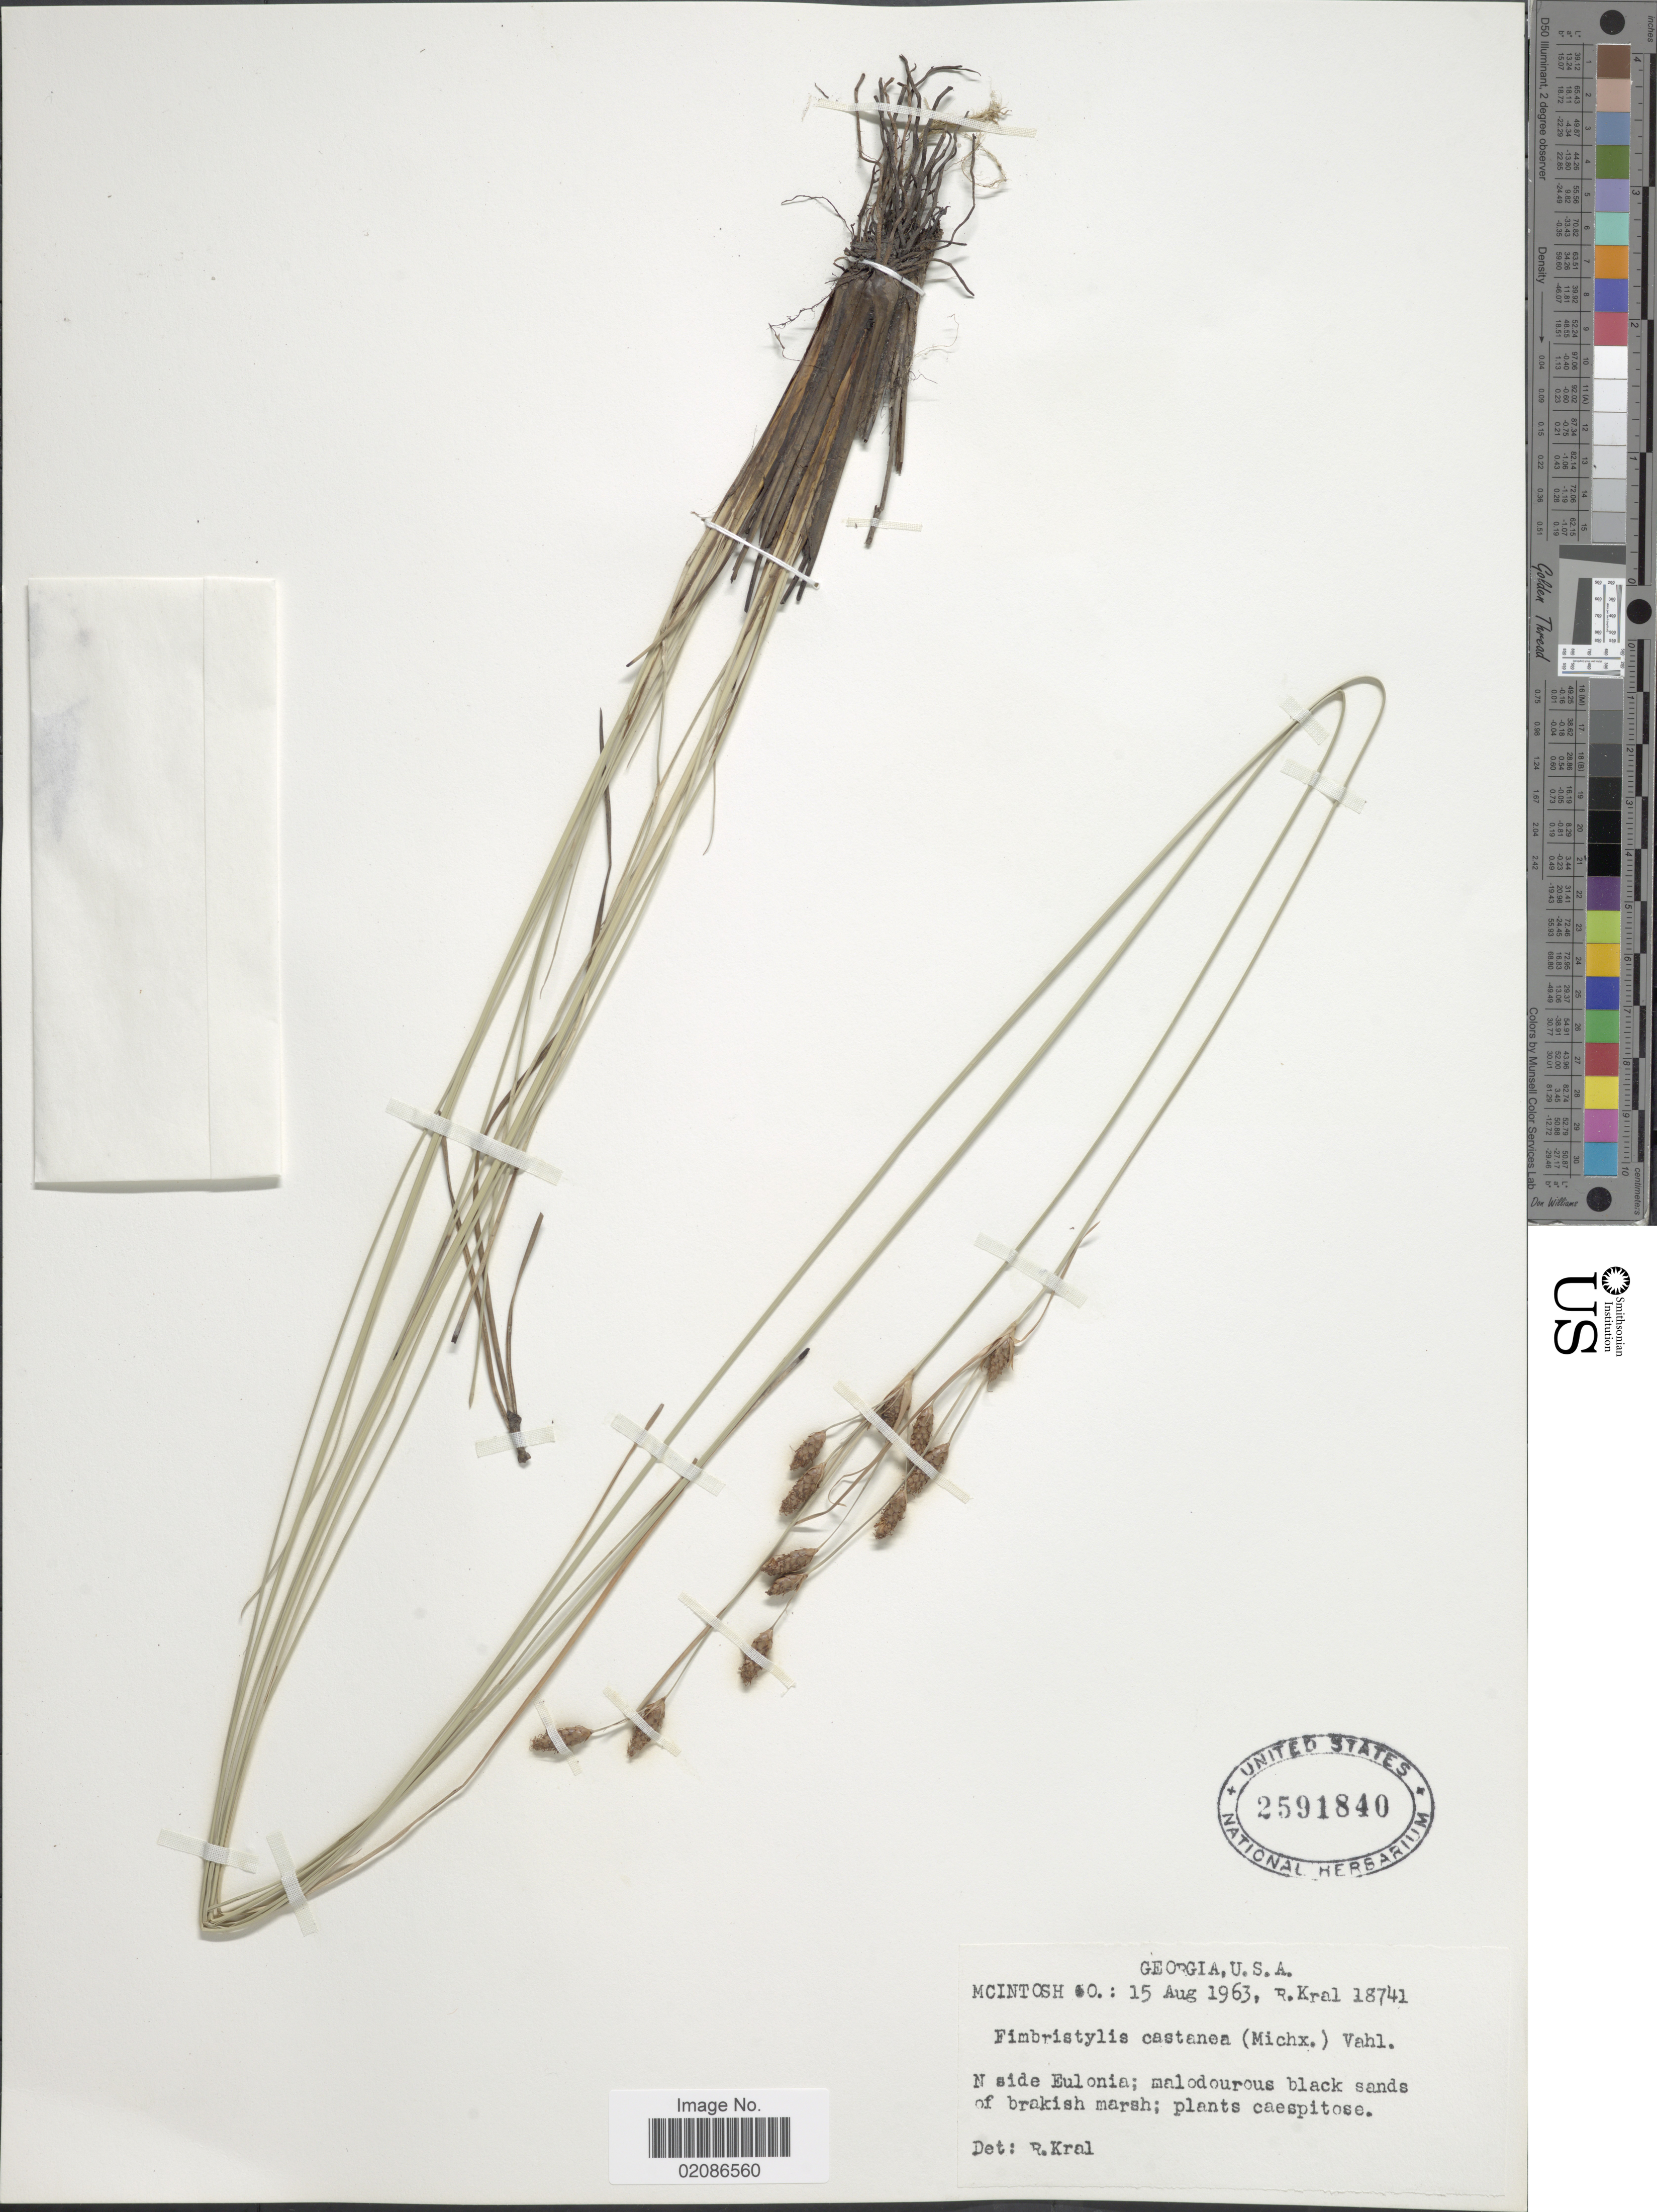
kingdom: Plantae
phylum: Tracheophyta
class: Liliopsida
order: Poales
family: Cyperaceae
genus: Fimbristylis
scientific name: Fimbristylis castanea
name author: (Michx.) Vahl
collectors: R. Kral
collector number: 18741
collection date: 1963-08-15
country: United States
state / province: Georgia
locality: McIntosh Co.; N side Eulonia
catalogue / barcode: US 2591840